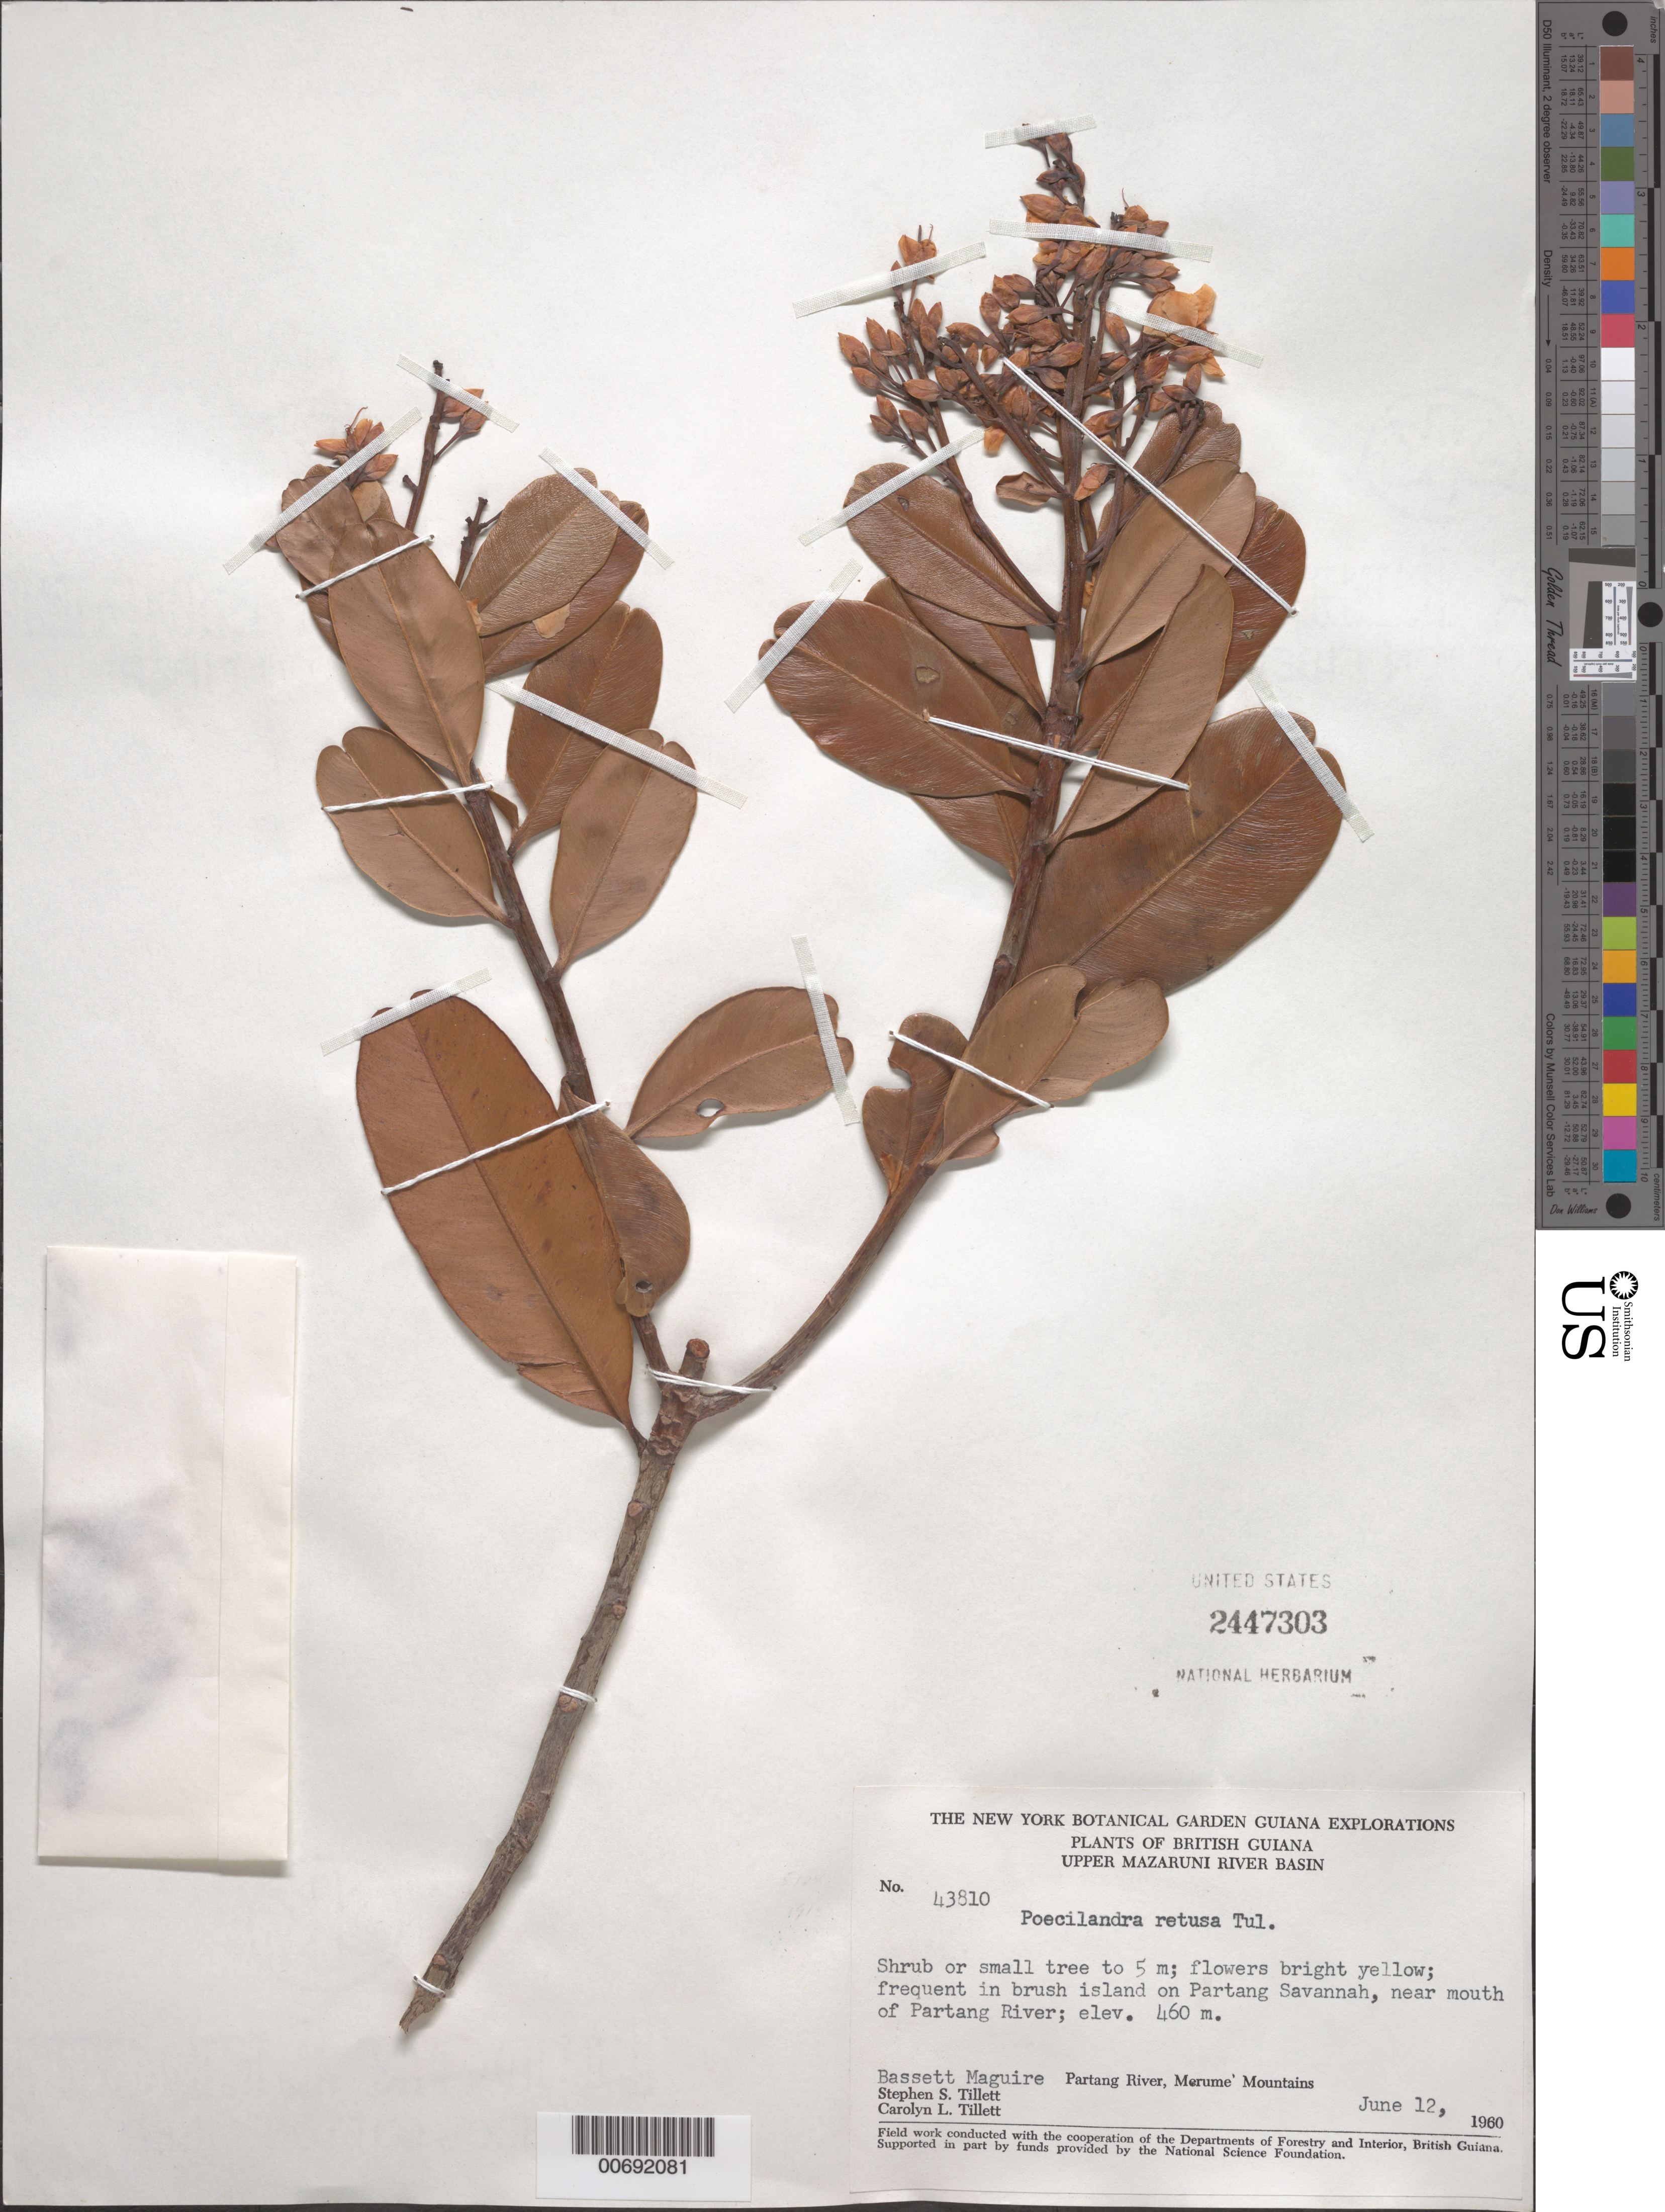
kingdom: Plantae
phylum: Tracheophyta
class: Magnoliopsida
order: Malpighiales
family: Ochnaceae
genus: Poecilandra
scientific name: Poecilandra retusa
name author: Tul.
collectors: S. S. Tillett, C. L. Tillett & B. Maguire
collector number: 43810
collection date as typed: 12-Jun-60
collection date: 1960-06-12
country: Guyana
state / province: Cuyuni-Mazaruni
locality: Partang Savanna, near mouth of Partang River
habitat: Brush island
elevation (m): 460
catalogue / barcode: US 2447303